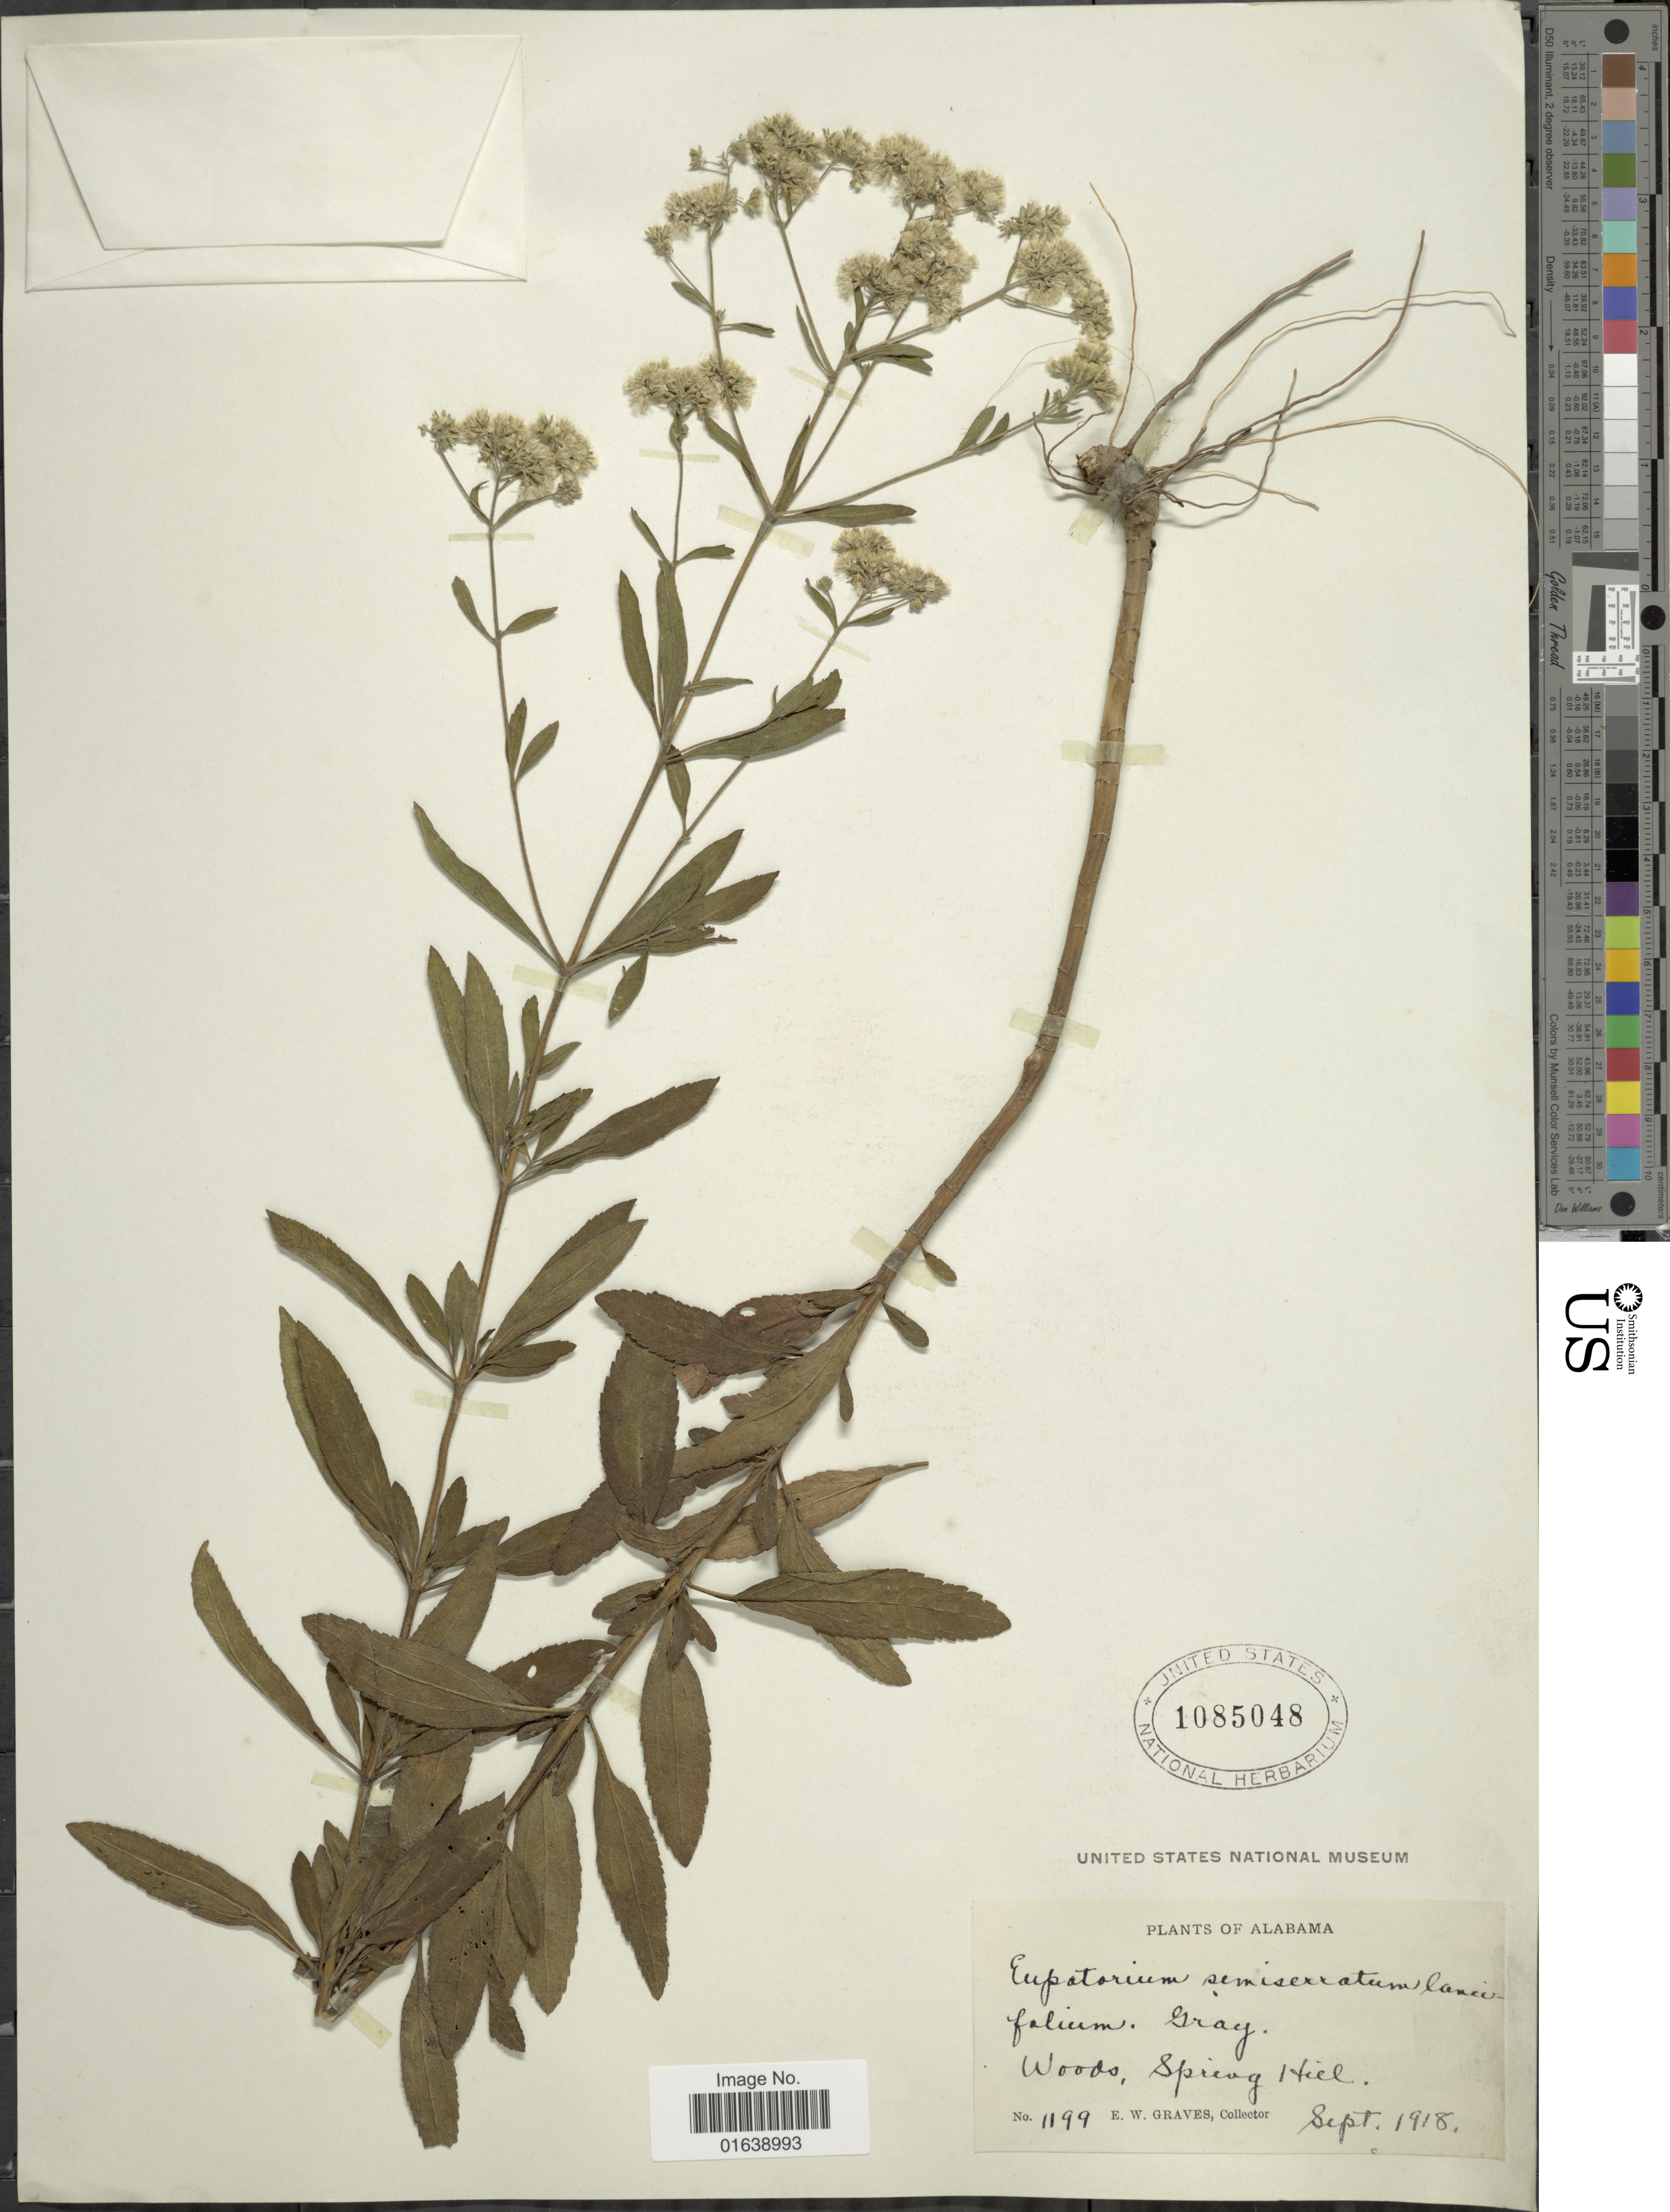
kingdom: Plantae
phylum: Tracheophyta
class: Magnoliopsida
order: Asterales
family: Asteraceae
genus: Eupatorium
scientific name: Eupatorium cuneifolium var. semiserratum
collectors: E. Graves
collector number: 1199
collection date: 1918-09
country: United States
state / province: Alabama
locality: Woods, Spring Hill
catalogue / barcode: US 1085048